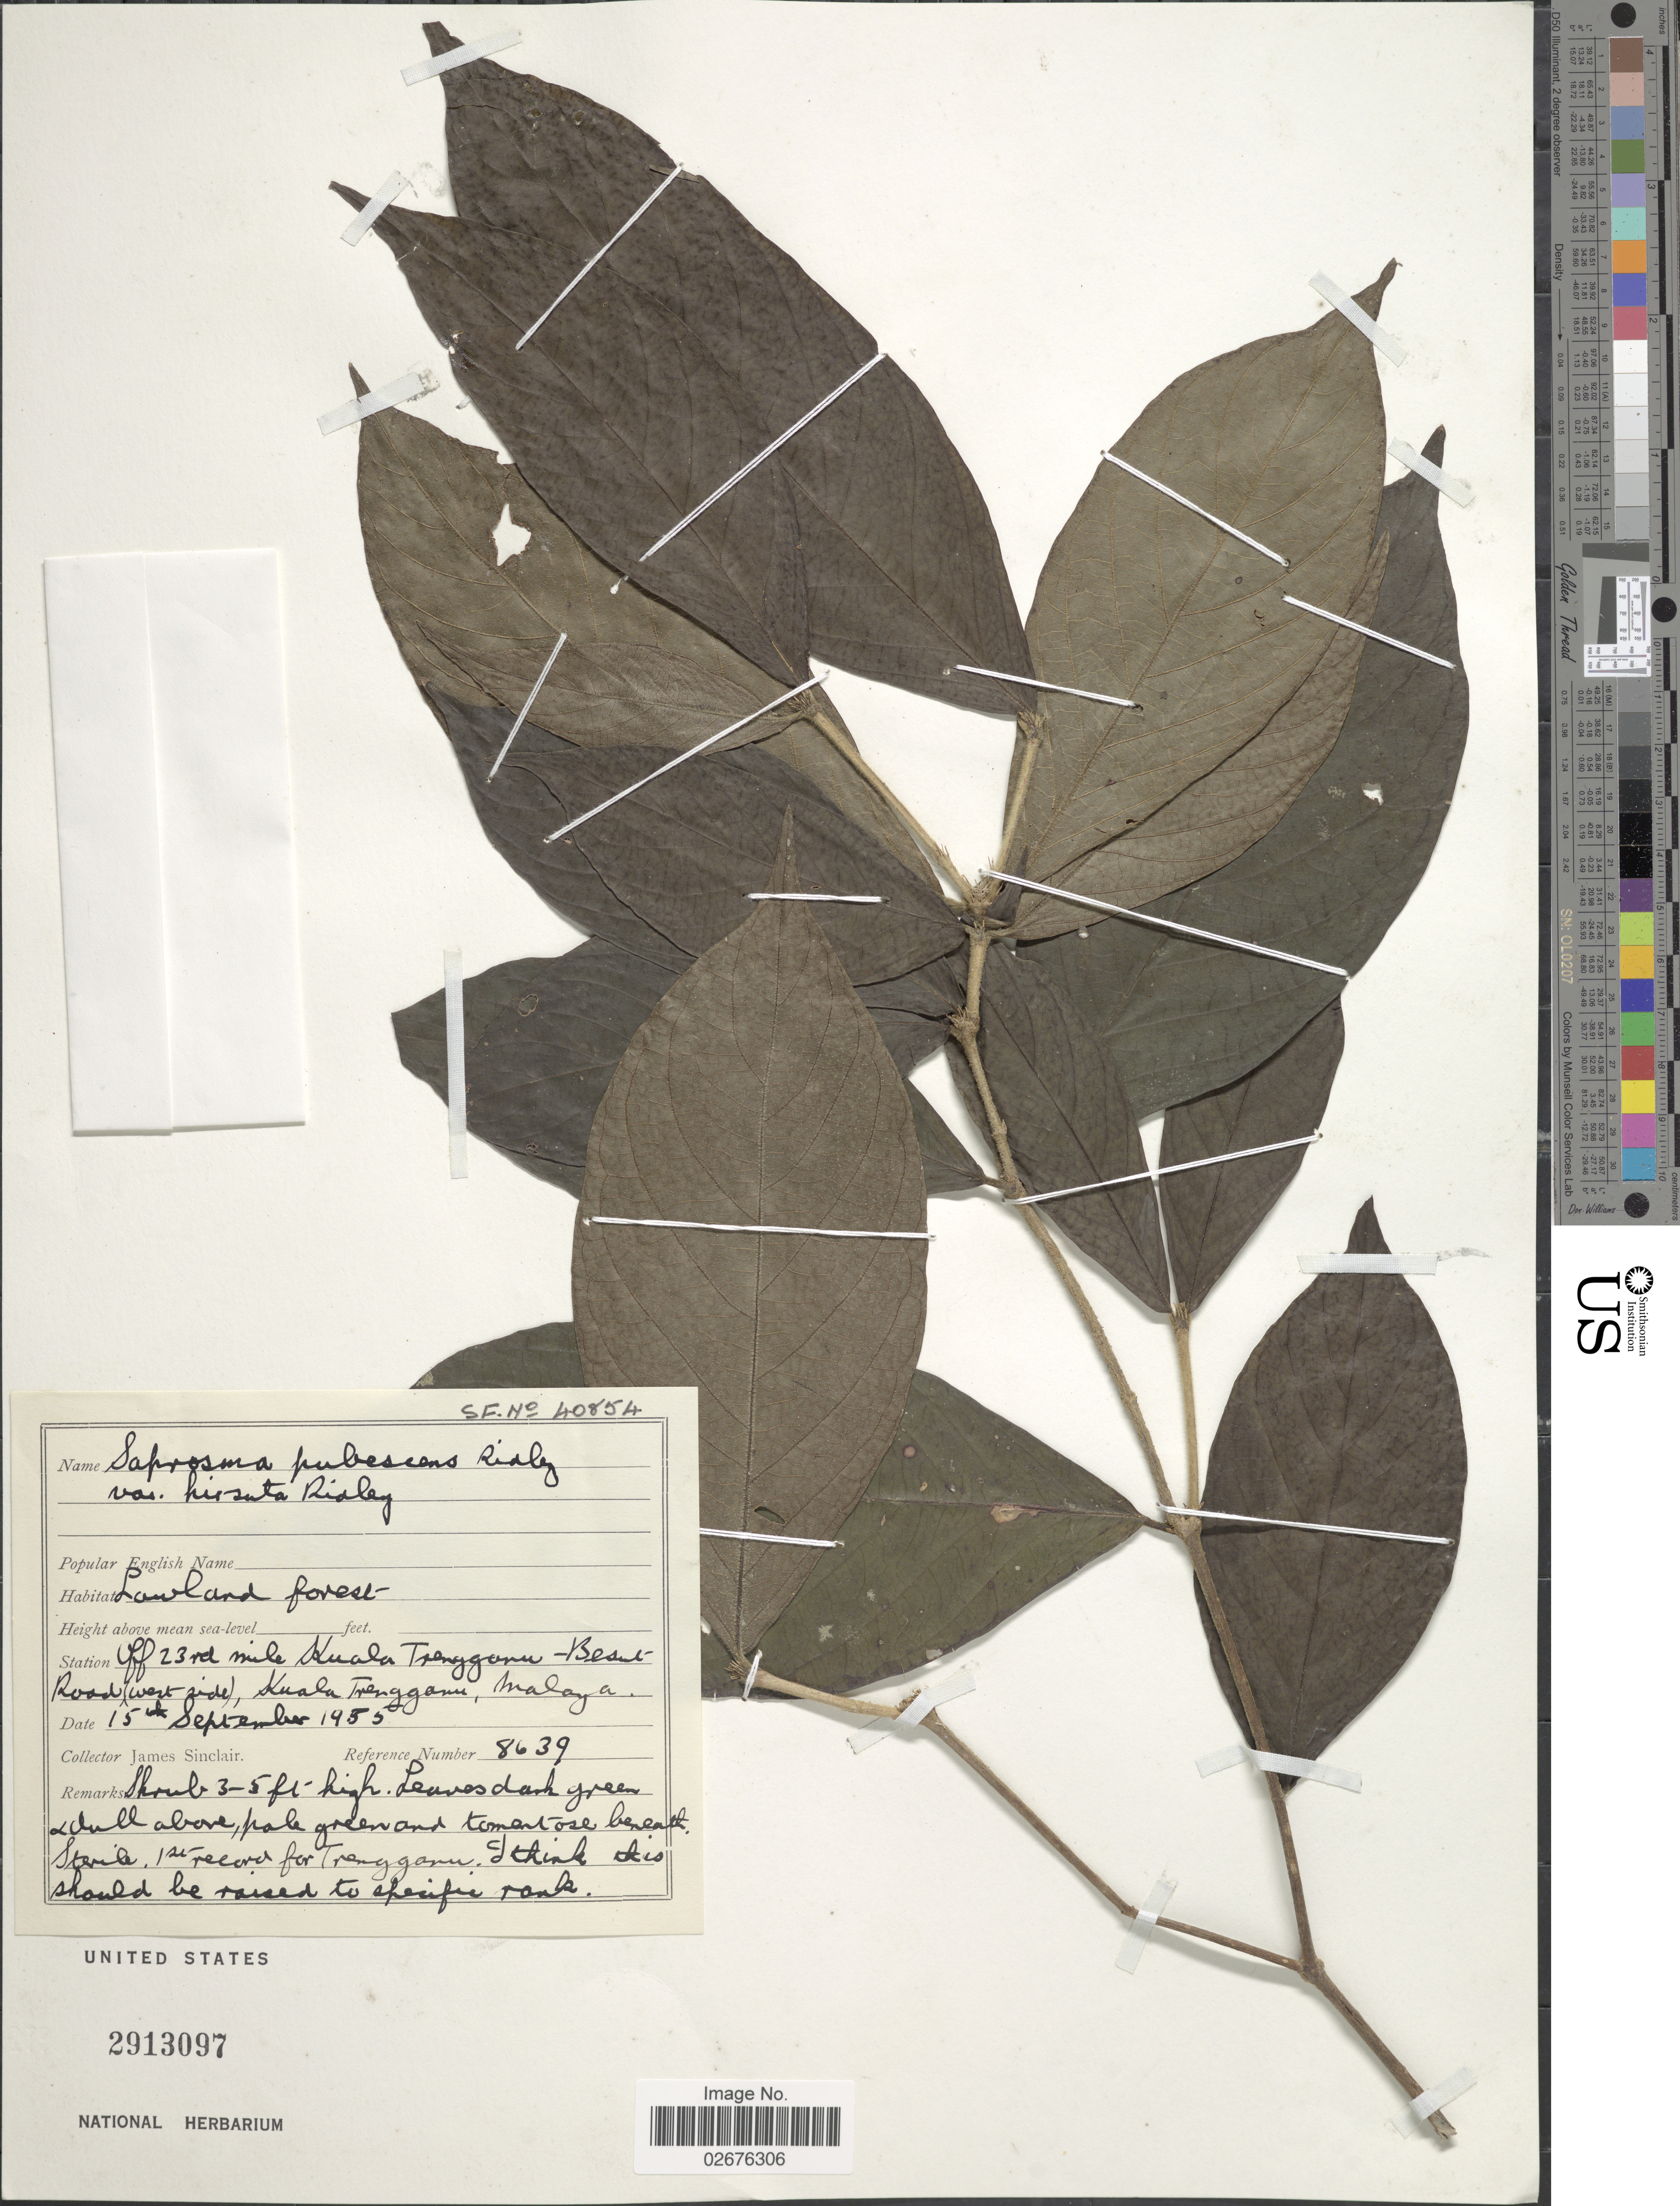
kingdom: Plantae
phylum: Tracheophyta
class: Magnoliopsida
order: Gentianales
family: Rubiaceae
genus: Saprosma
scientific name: Saprosma pubescens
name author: Ridl.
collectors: J. Sinclair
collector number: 8639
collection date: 1955-09-15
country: Malaysia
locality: Off 23 rd mile Kuala Trengganu-Besut Road (west side) Kuala Trengganu, Malaya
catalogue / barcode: US 2913097